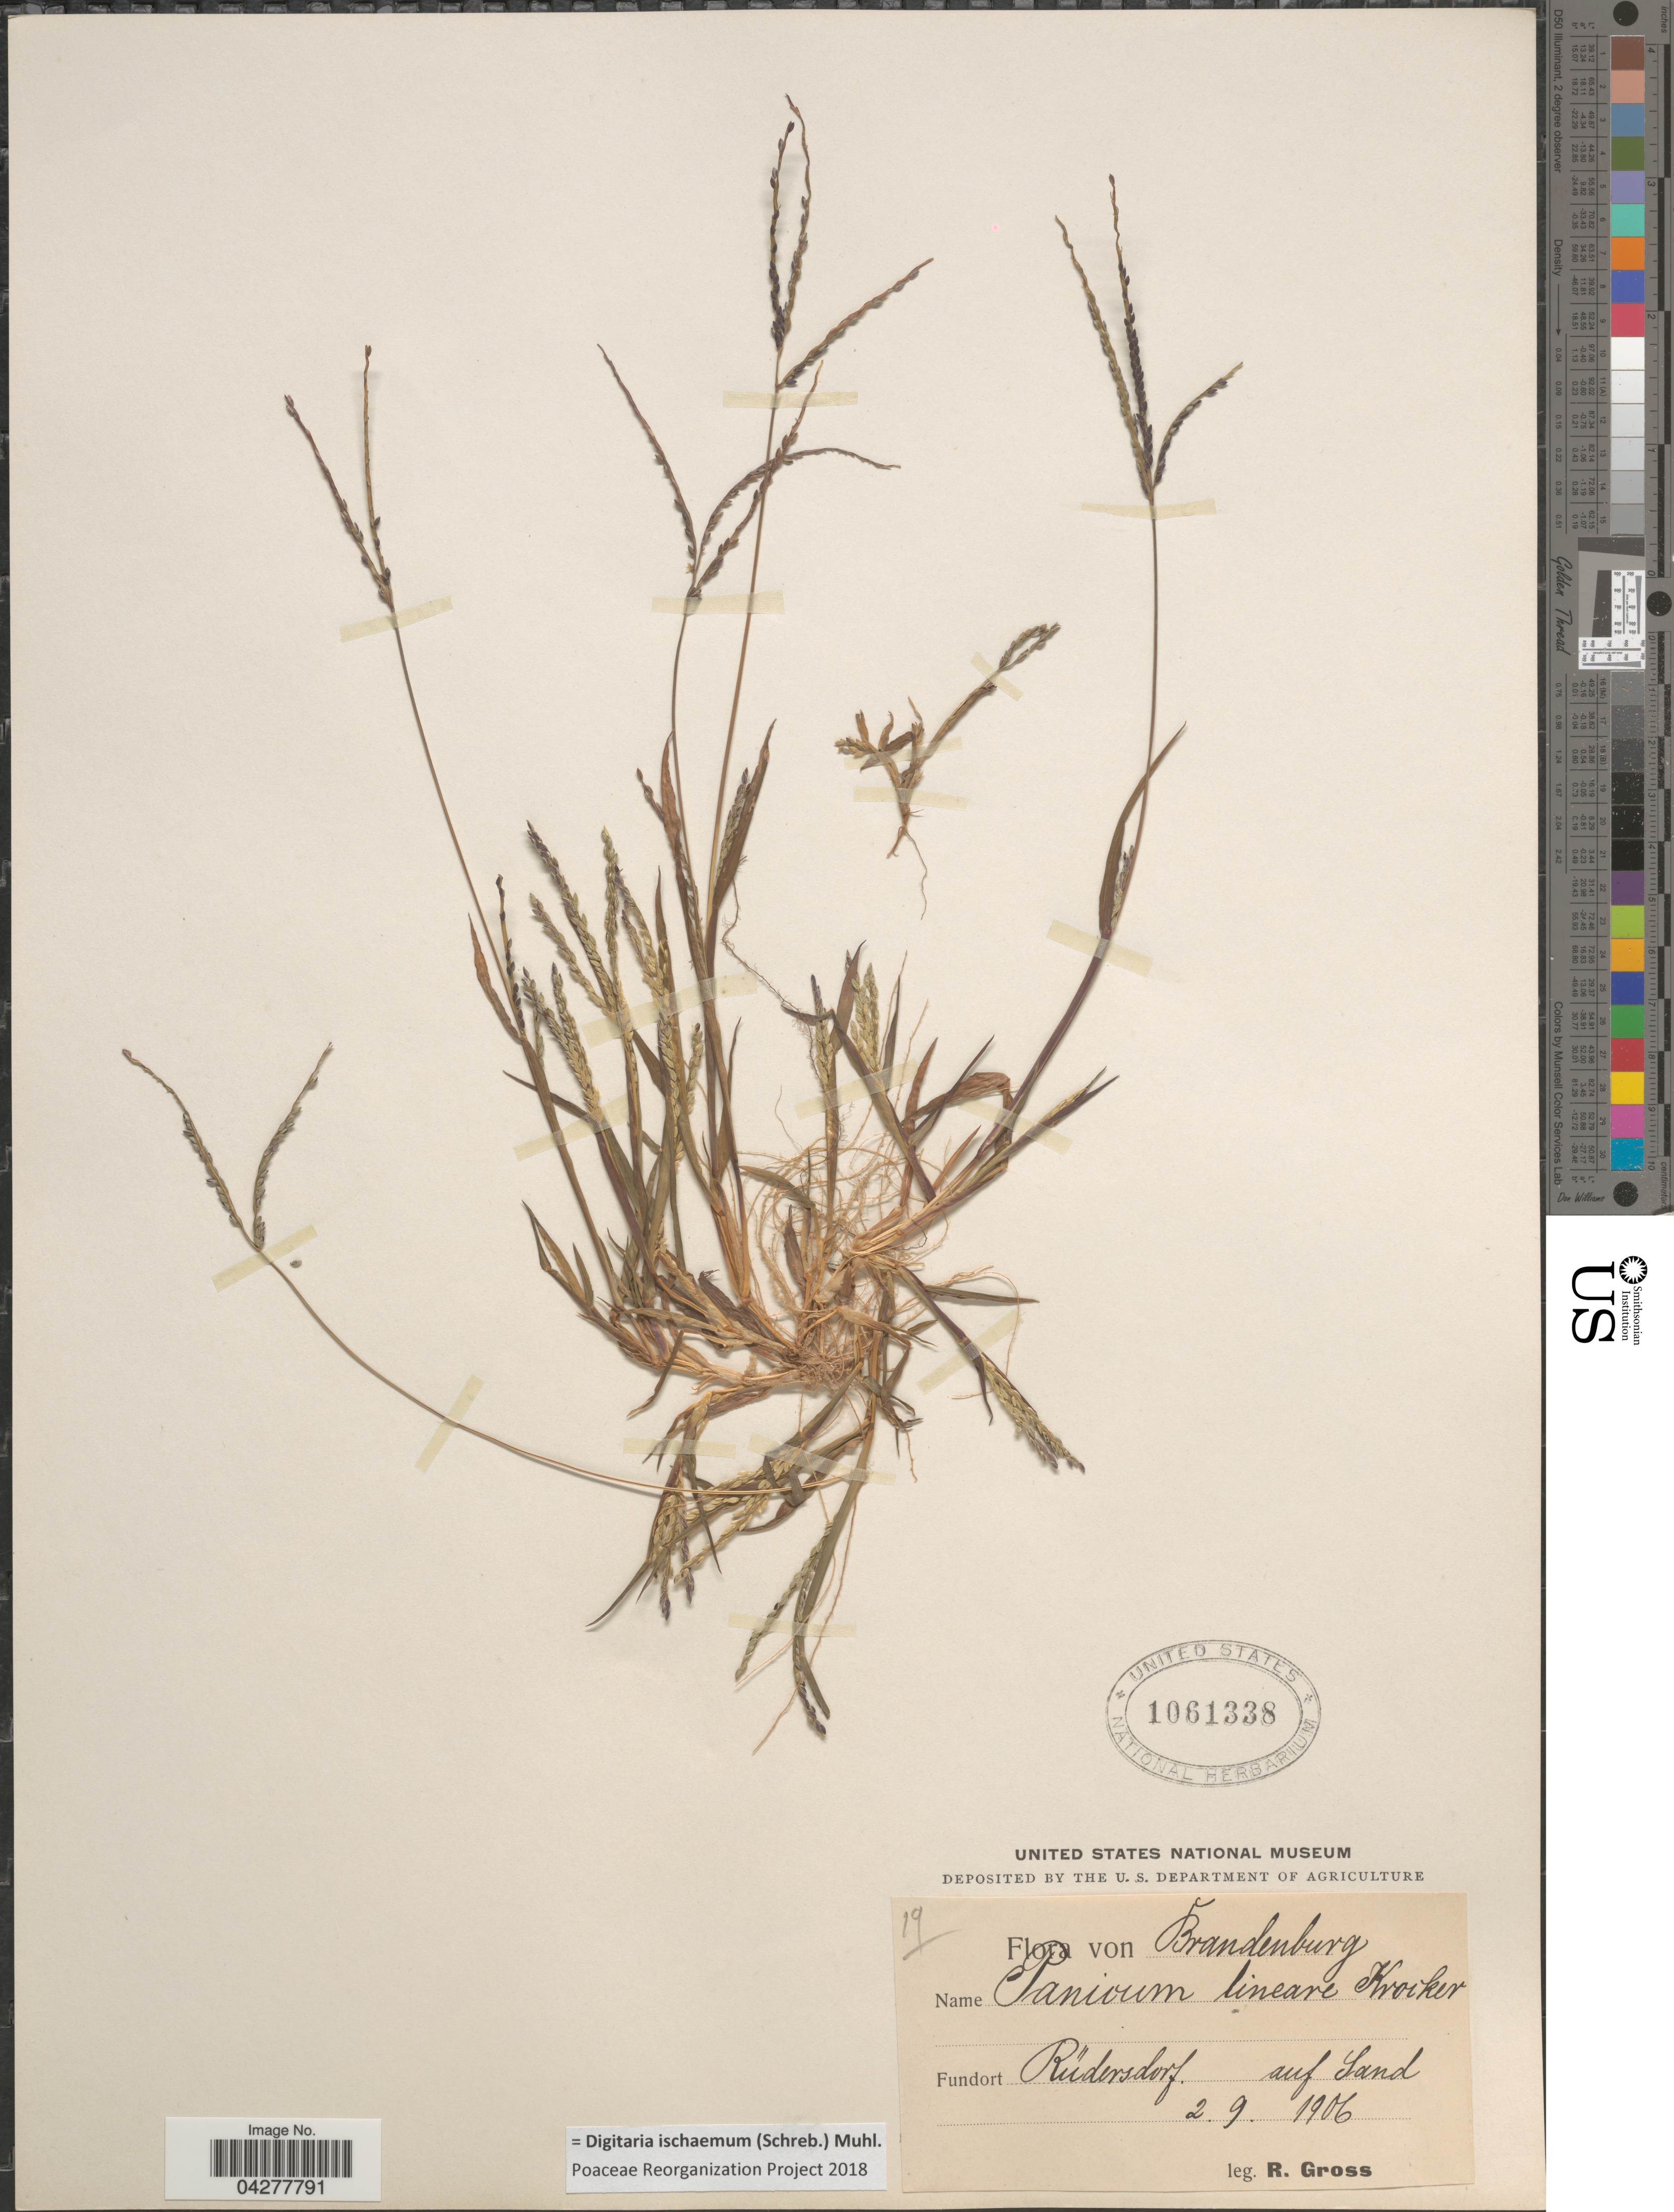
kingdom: Plantae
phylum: Tracheophyta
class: Liliopsida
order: Poales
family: Poaceae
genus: Digitaria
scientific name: Digitaria ischaemum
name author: (Schreber) Schreber ex Muhl.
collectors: R. Gross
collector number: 19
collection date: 1906-09-02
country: Germany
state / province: Brandenburg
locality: Rüdersdorf. auf Sand.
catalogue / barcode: US 1061338